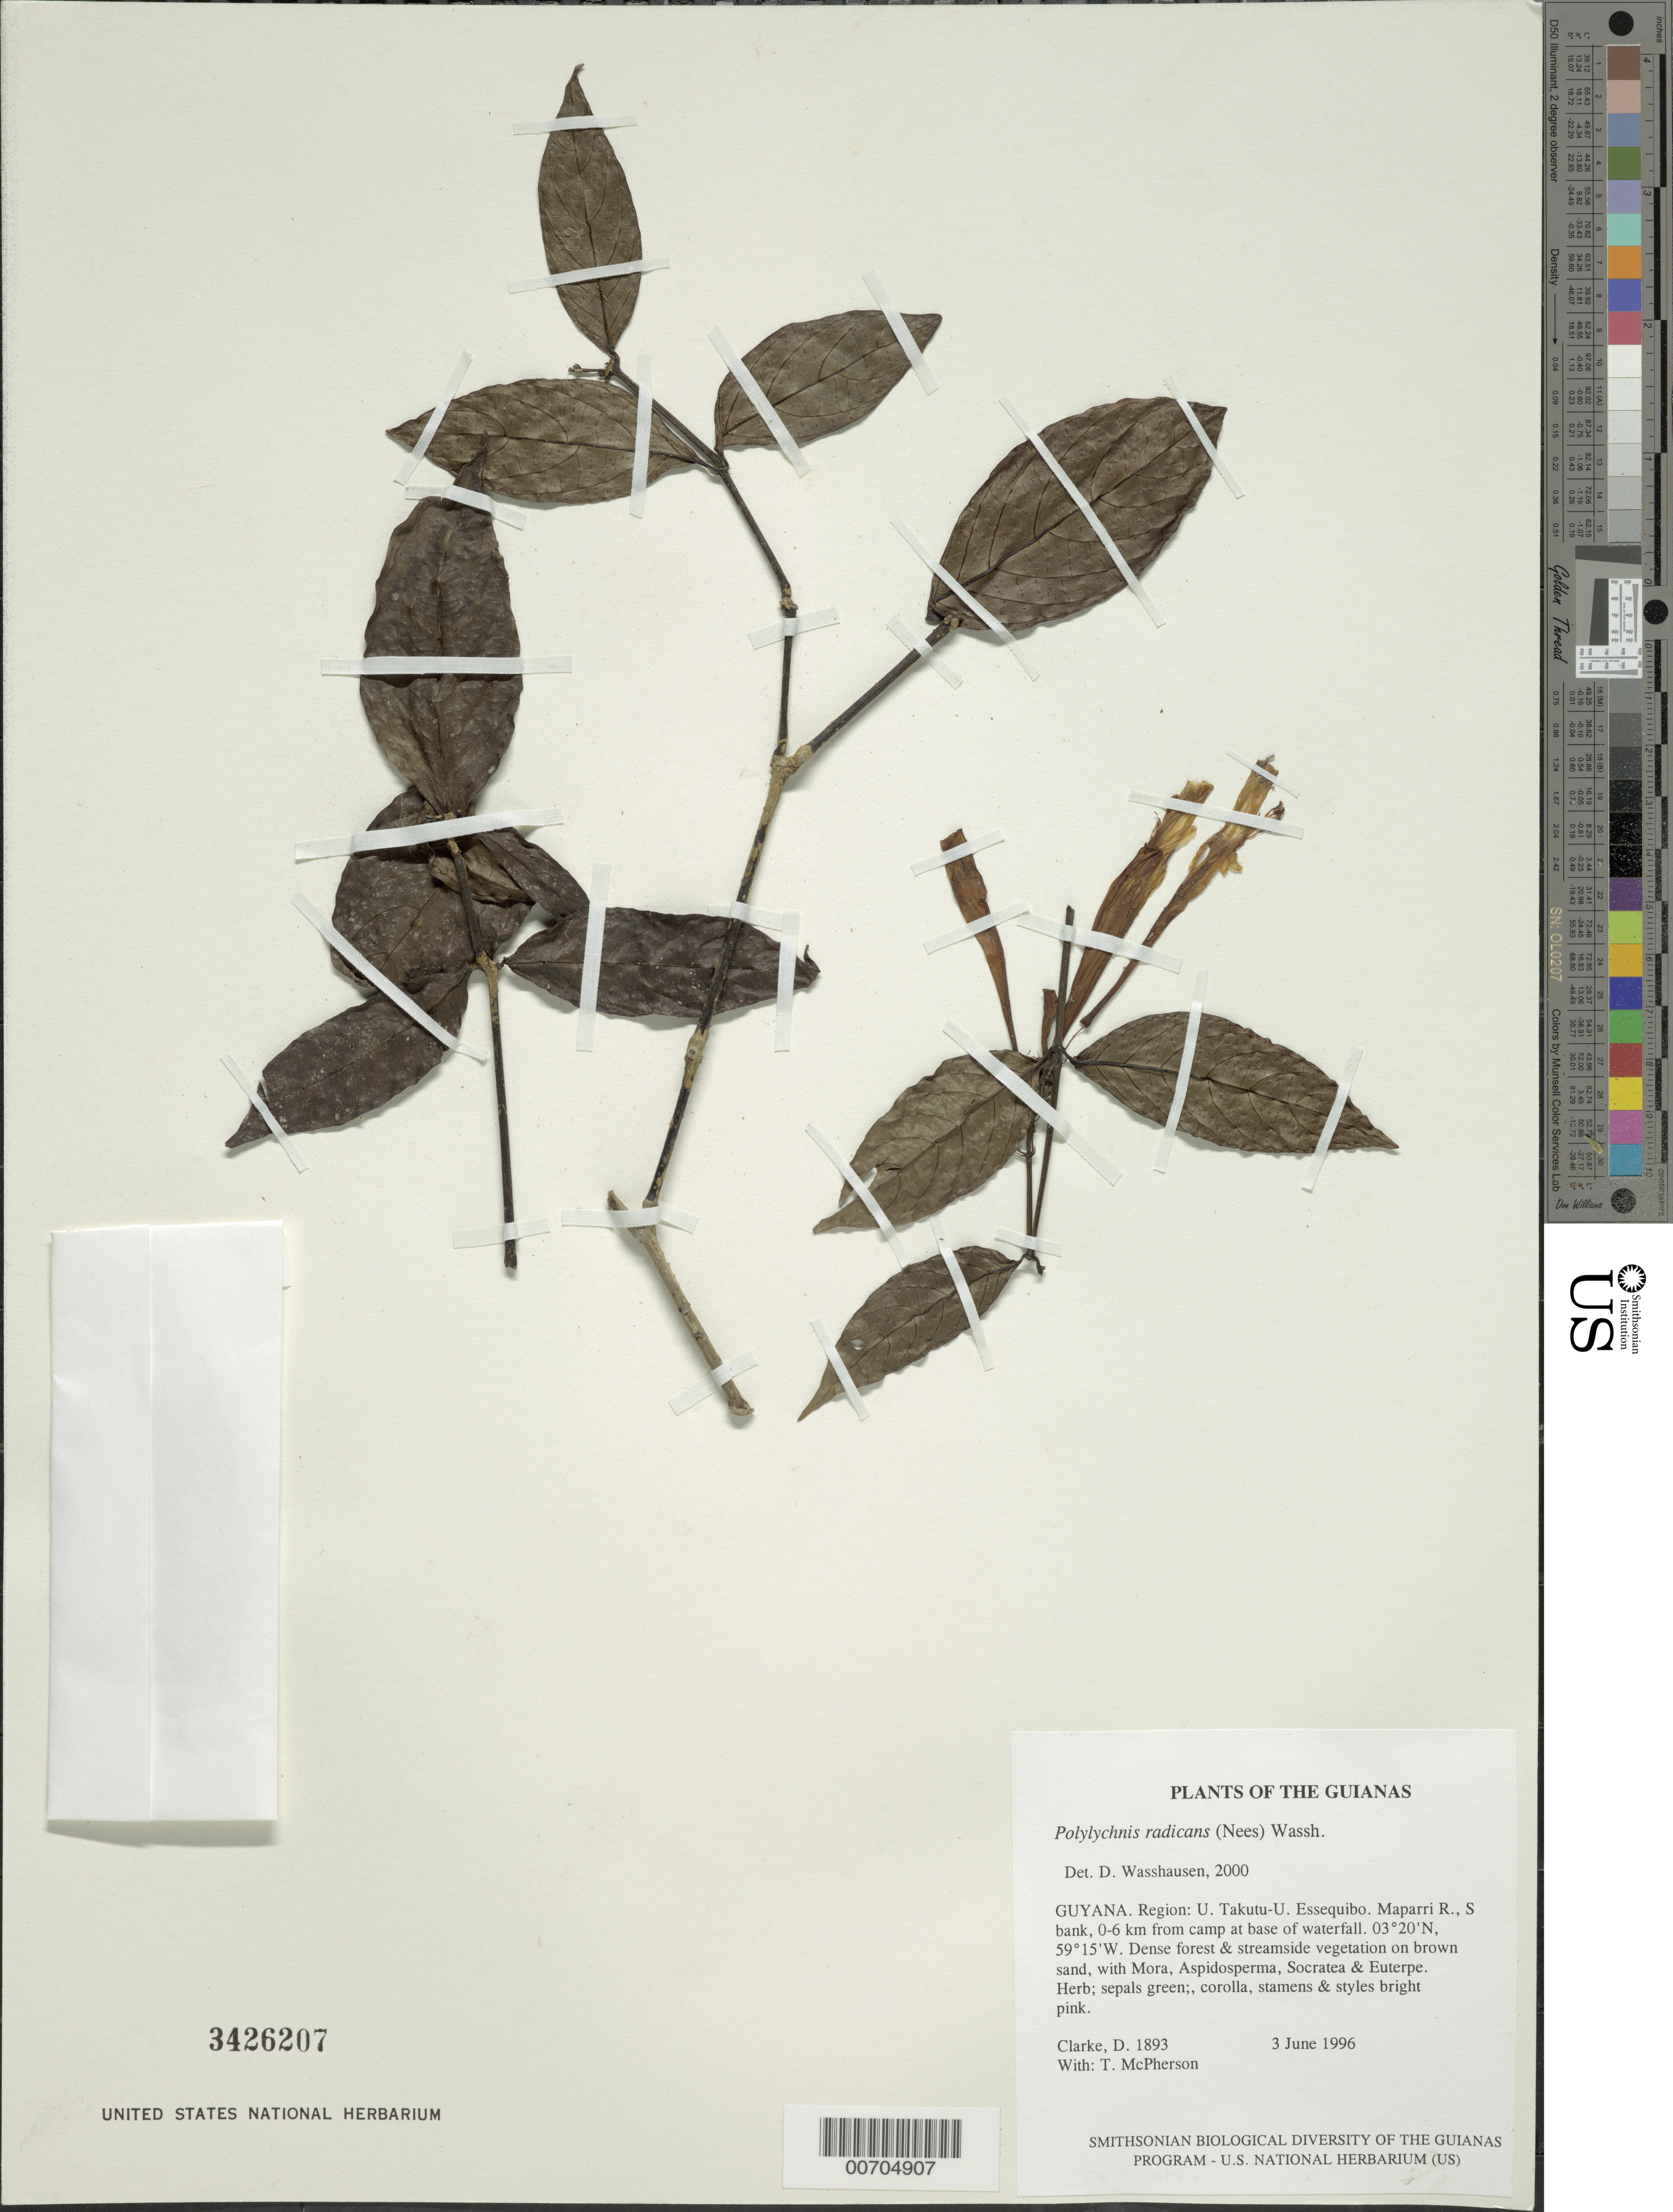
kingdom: Plantae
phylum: Tracheophyta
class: Magnoliopsida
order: Lamiales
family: Acanthaceae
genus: Polylychnis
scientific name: Polylychnis radicans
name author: (Nees) Wassh.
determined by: Wasshausen, Dieter C., (BOT), Smithsonian Institution - National Museum of Natural History (UNITED STATES)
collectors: H. D. Clarke & T. McPherson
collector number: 1893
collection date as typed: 3 June 1996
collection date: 1996-06-03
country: Guyana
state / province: U. Takutu-U. Essequibo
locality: Maparri R., S bank, 0-6 km from camp at base of waterfall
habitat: Dense forest & streamside vegetation on brown sand, with Mora, Aspidosperma, Socratea & Euterpe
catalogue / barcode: US 3426207